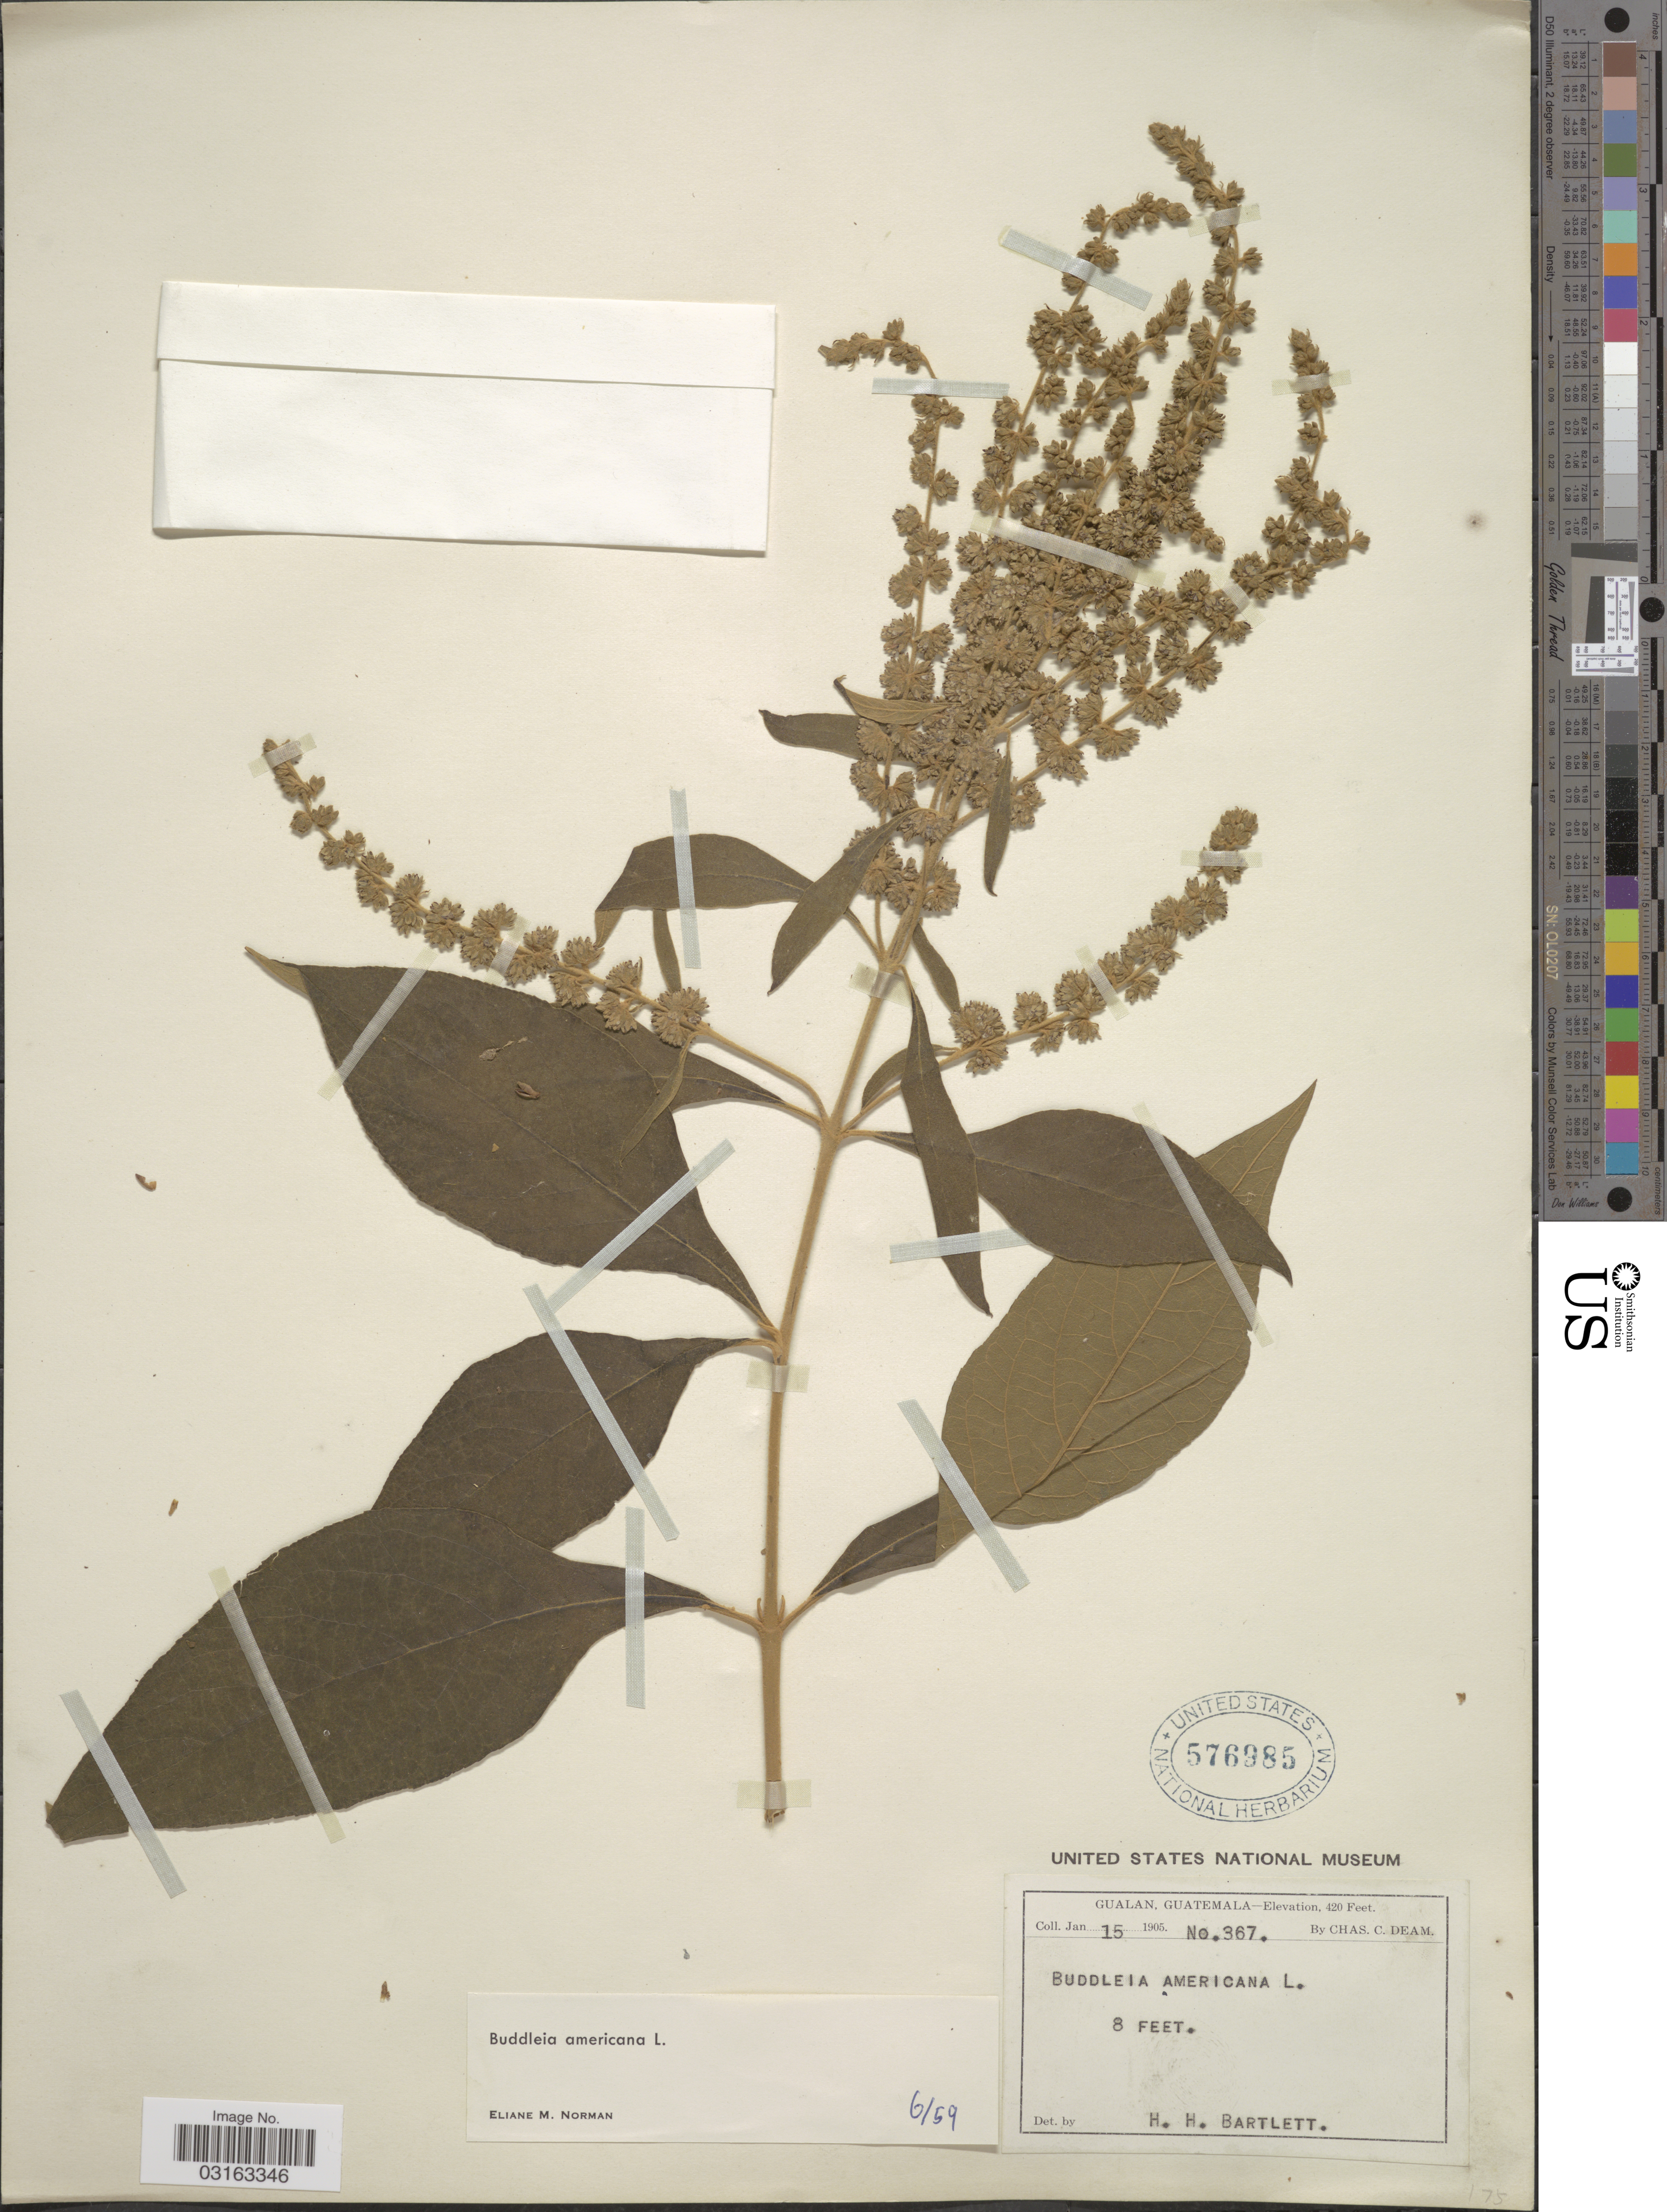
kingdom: Plantae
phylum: Tracheophyta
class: Magnoliopsida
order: Lamiales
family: Scrophulariaceae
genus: Buddleja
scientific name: Buddleja americana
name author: L.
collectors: C. C. Deam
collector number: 367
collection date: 1905-01-15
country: Guatemala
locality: Gualan.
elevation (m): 128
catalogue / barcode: US 576985